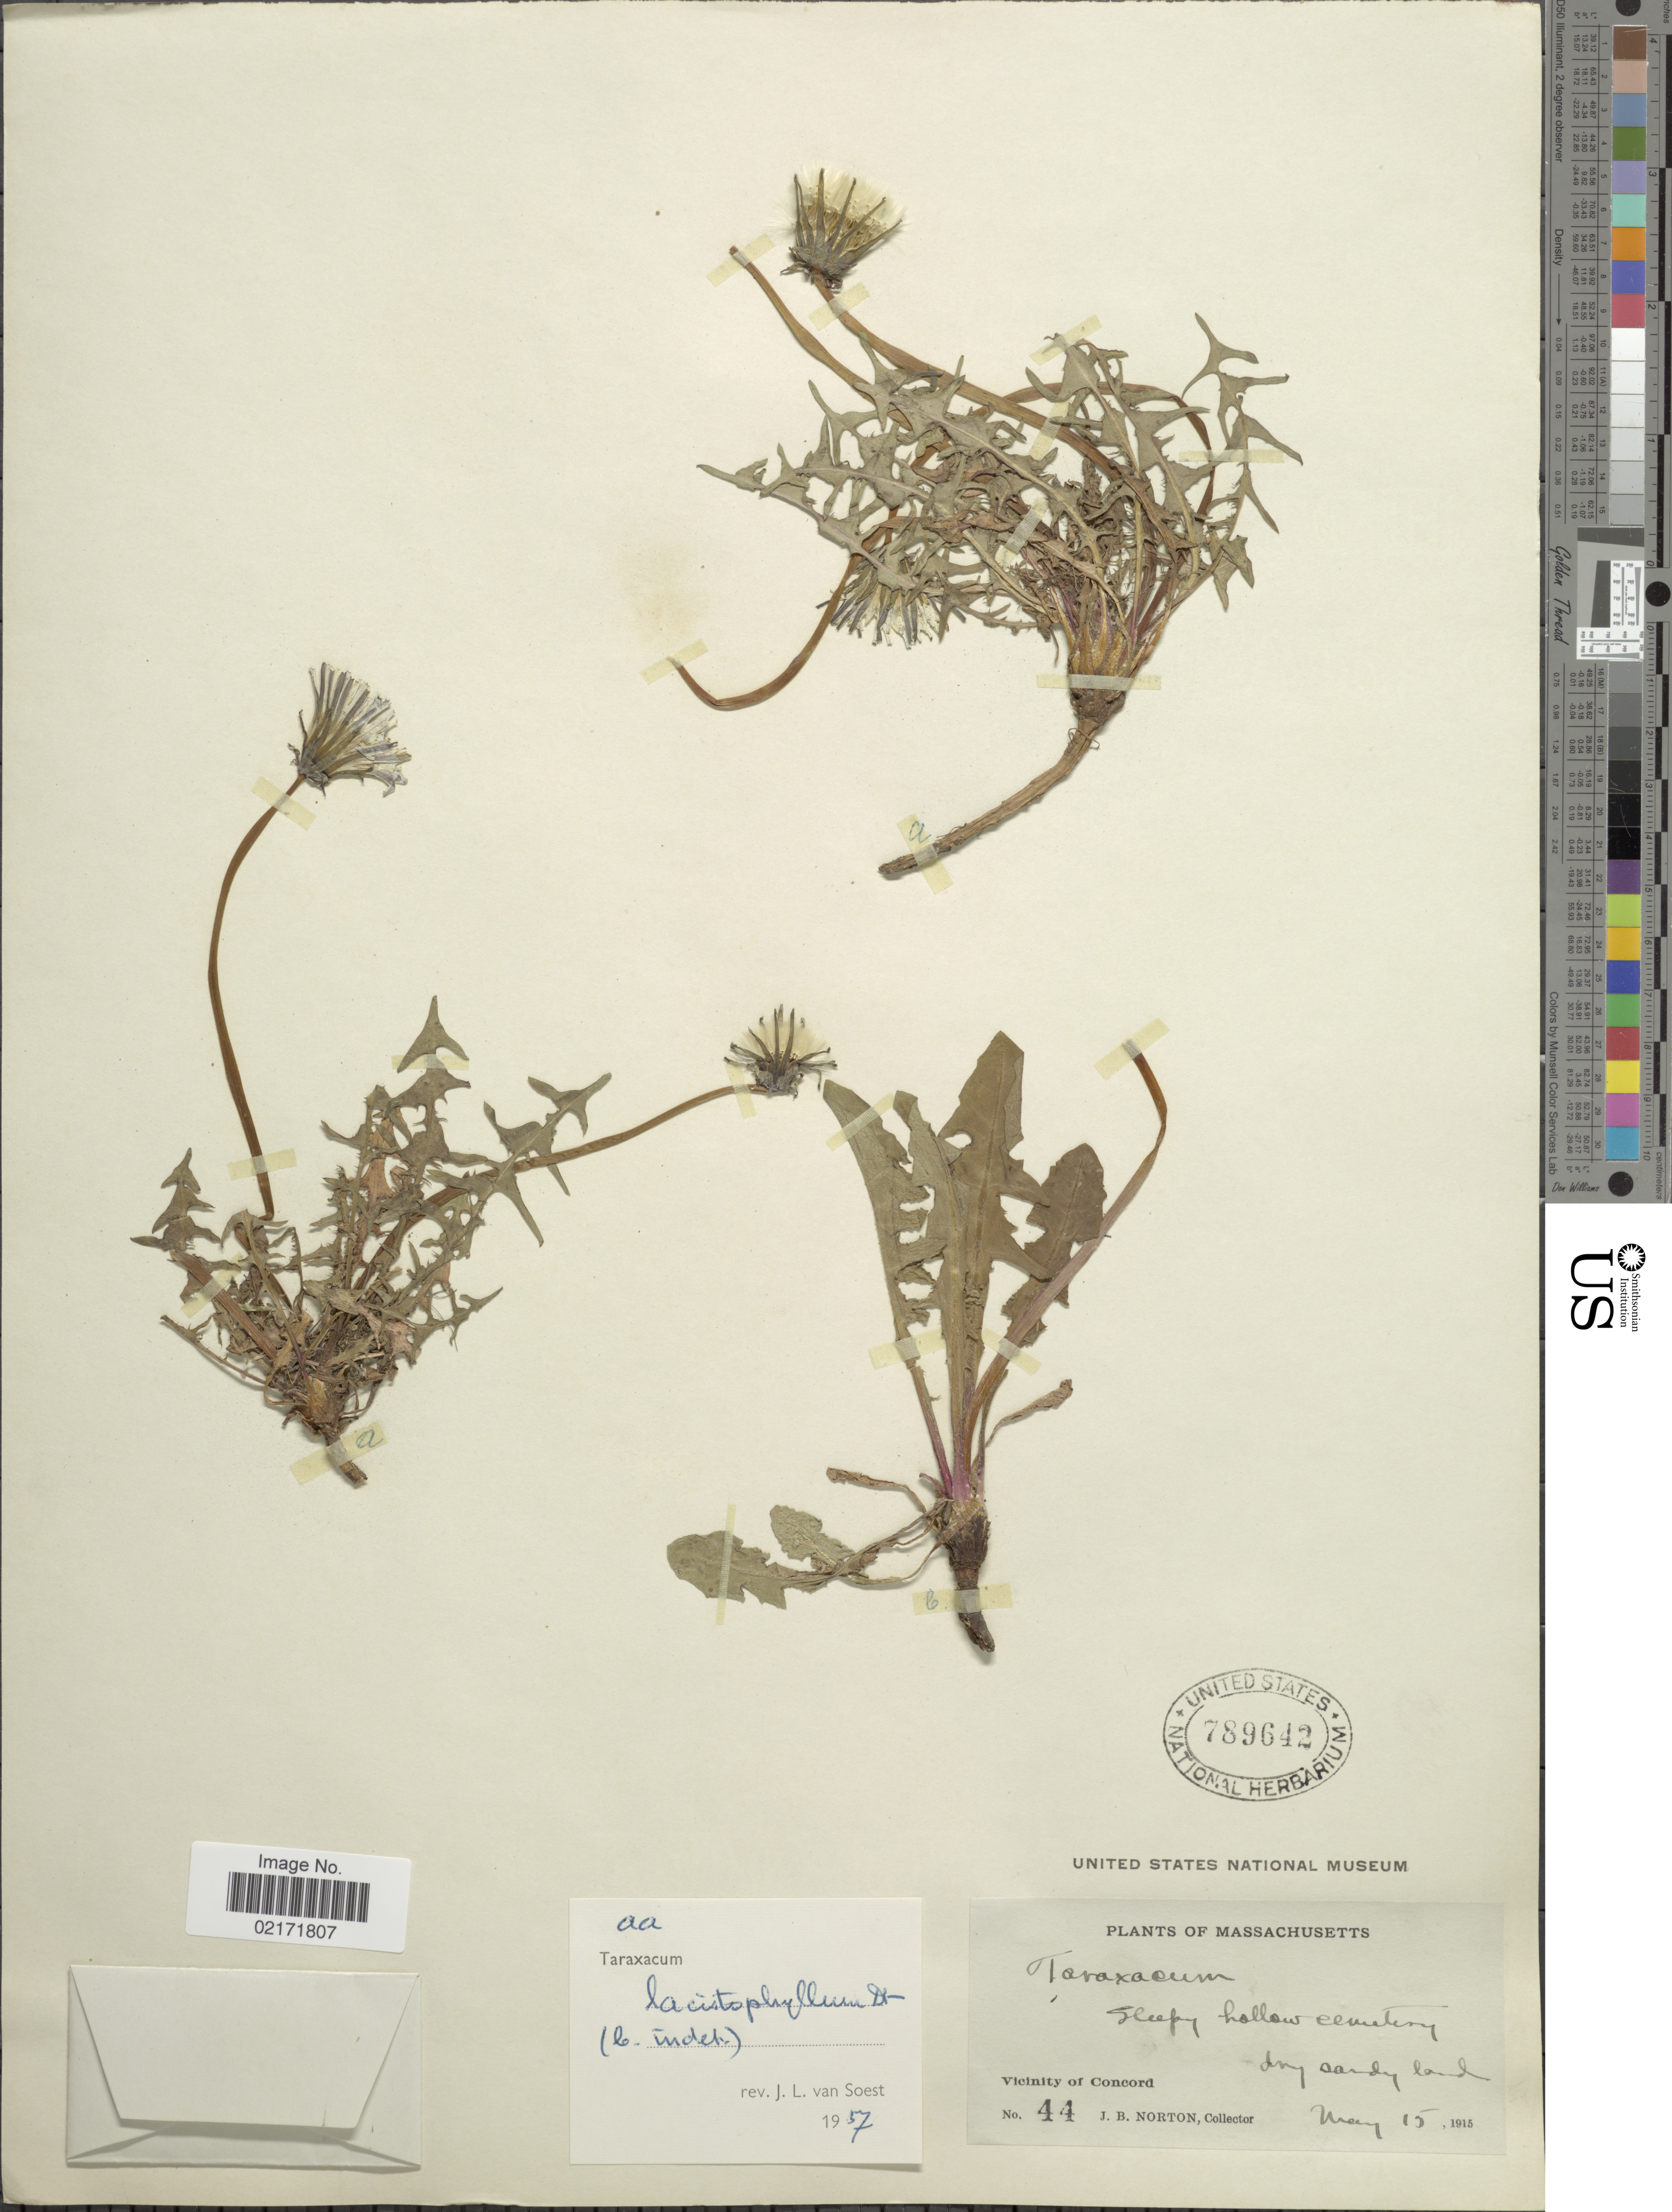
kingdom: Plantae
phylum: Tracheophyta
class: Magnoliopsida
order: Asterales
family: Asteraceae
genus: Taraxacum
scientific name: Taraxacum lacistophyllum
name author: (Dahlst.) Raunk.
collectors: J. B. Norton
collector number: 44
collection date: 1915-05-15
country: United States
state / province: Massachusetts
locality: Vicinity of Concord.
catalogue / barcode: US 789642